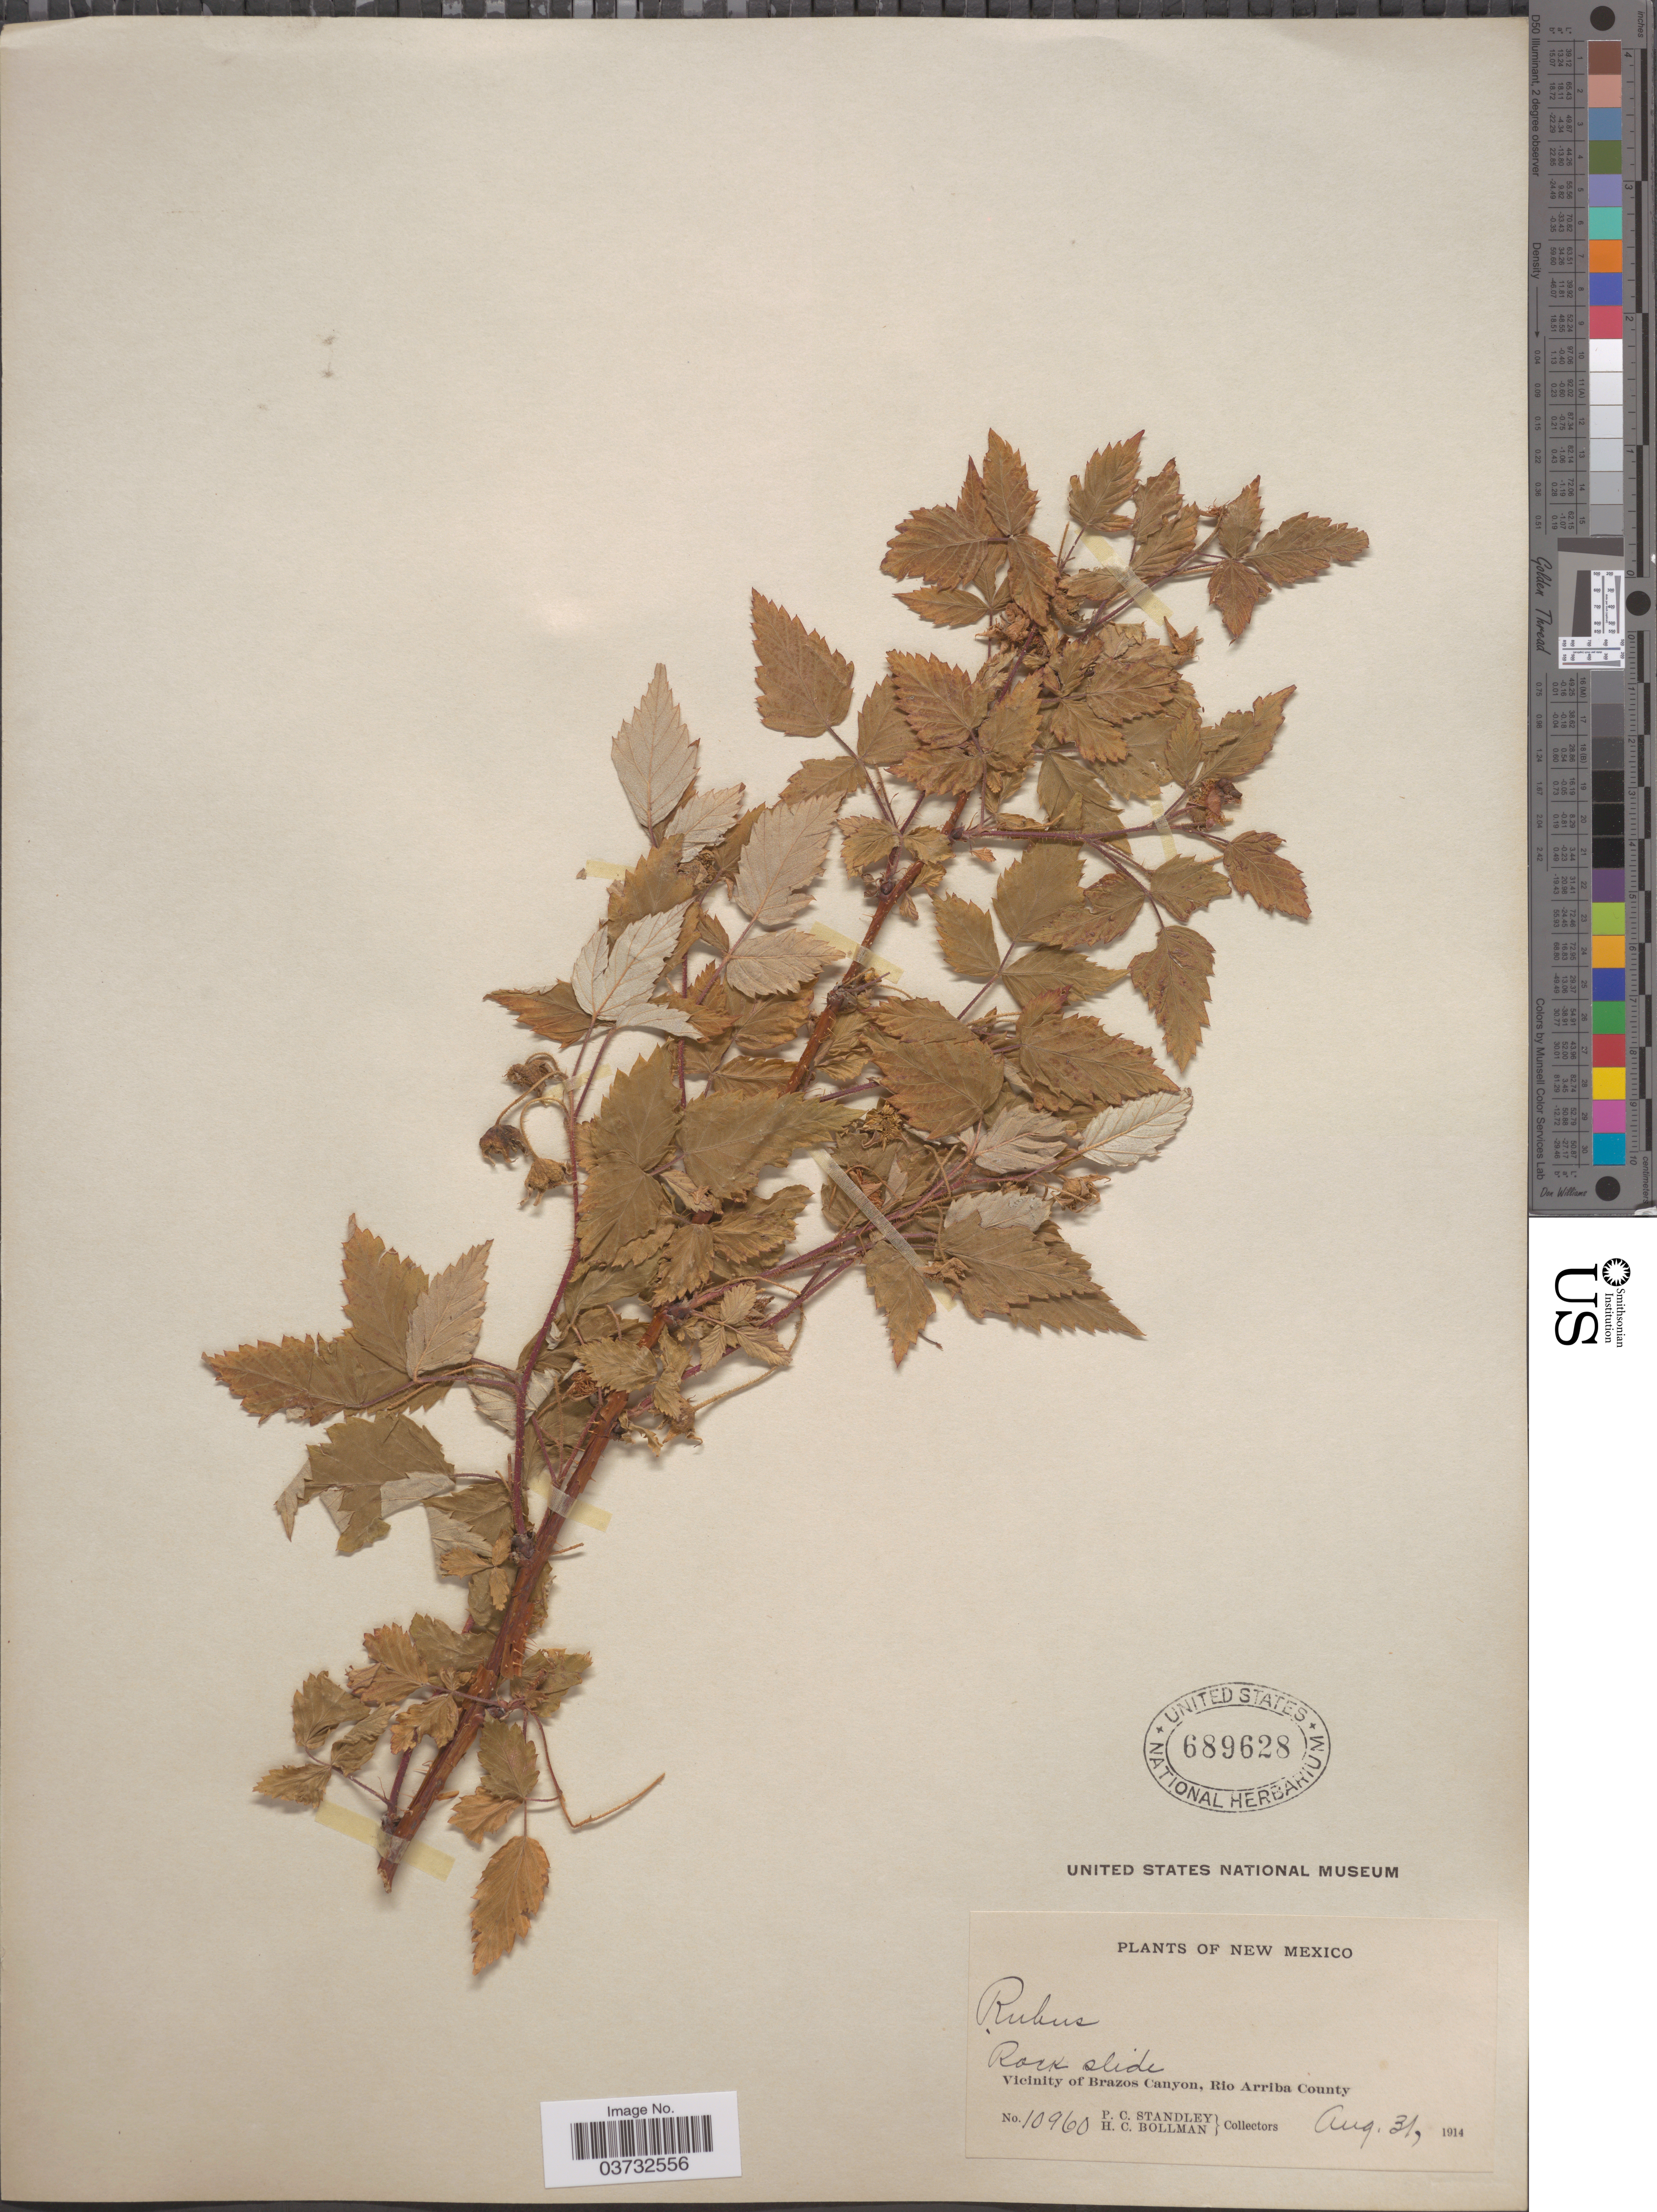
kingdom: Plantae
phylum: Tracheophyta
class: Magnoliopsida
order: Rosales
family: Rosaceae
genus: Rubus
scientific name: Rubus sp.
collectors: P. C. Standley & H. C. Bollman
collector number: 10960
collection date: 1914-08-31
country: United States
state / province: New Mexico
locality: Vicinity of Brazos Canyon, Rio Arriba County.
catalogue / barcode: US 689628